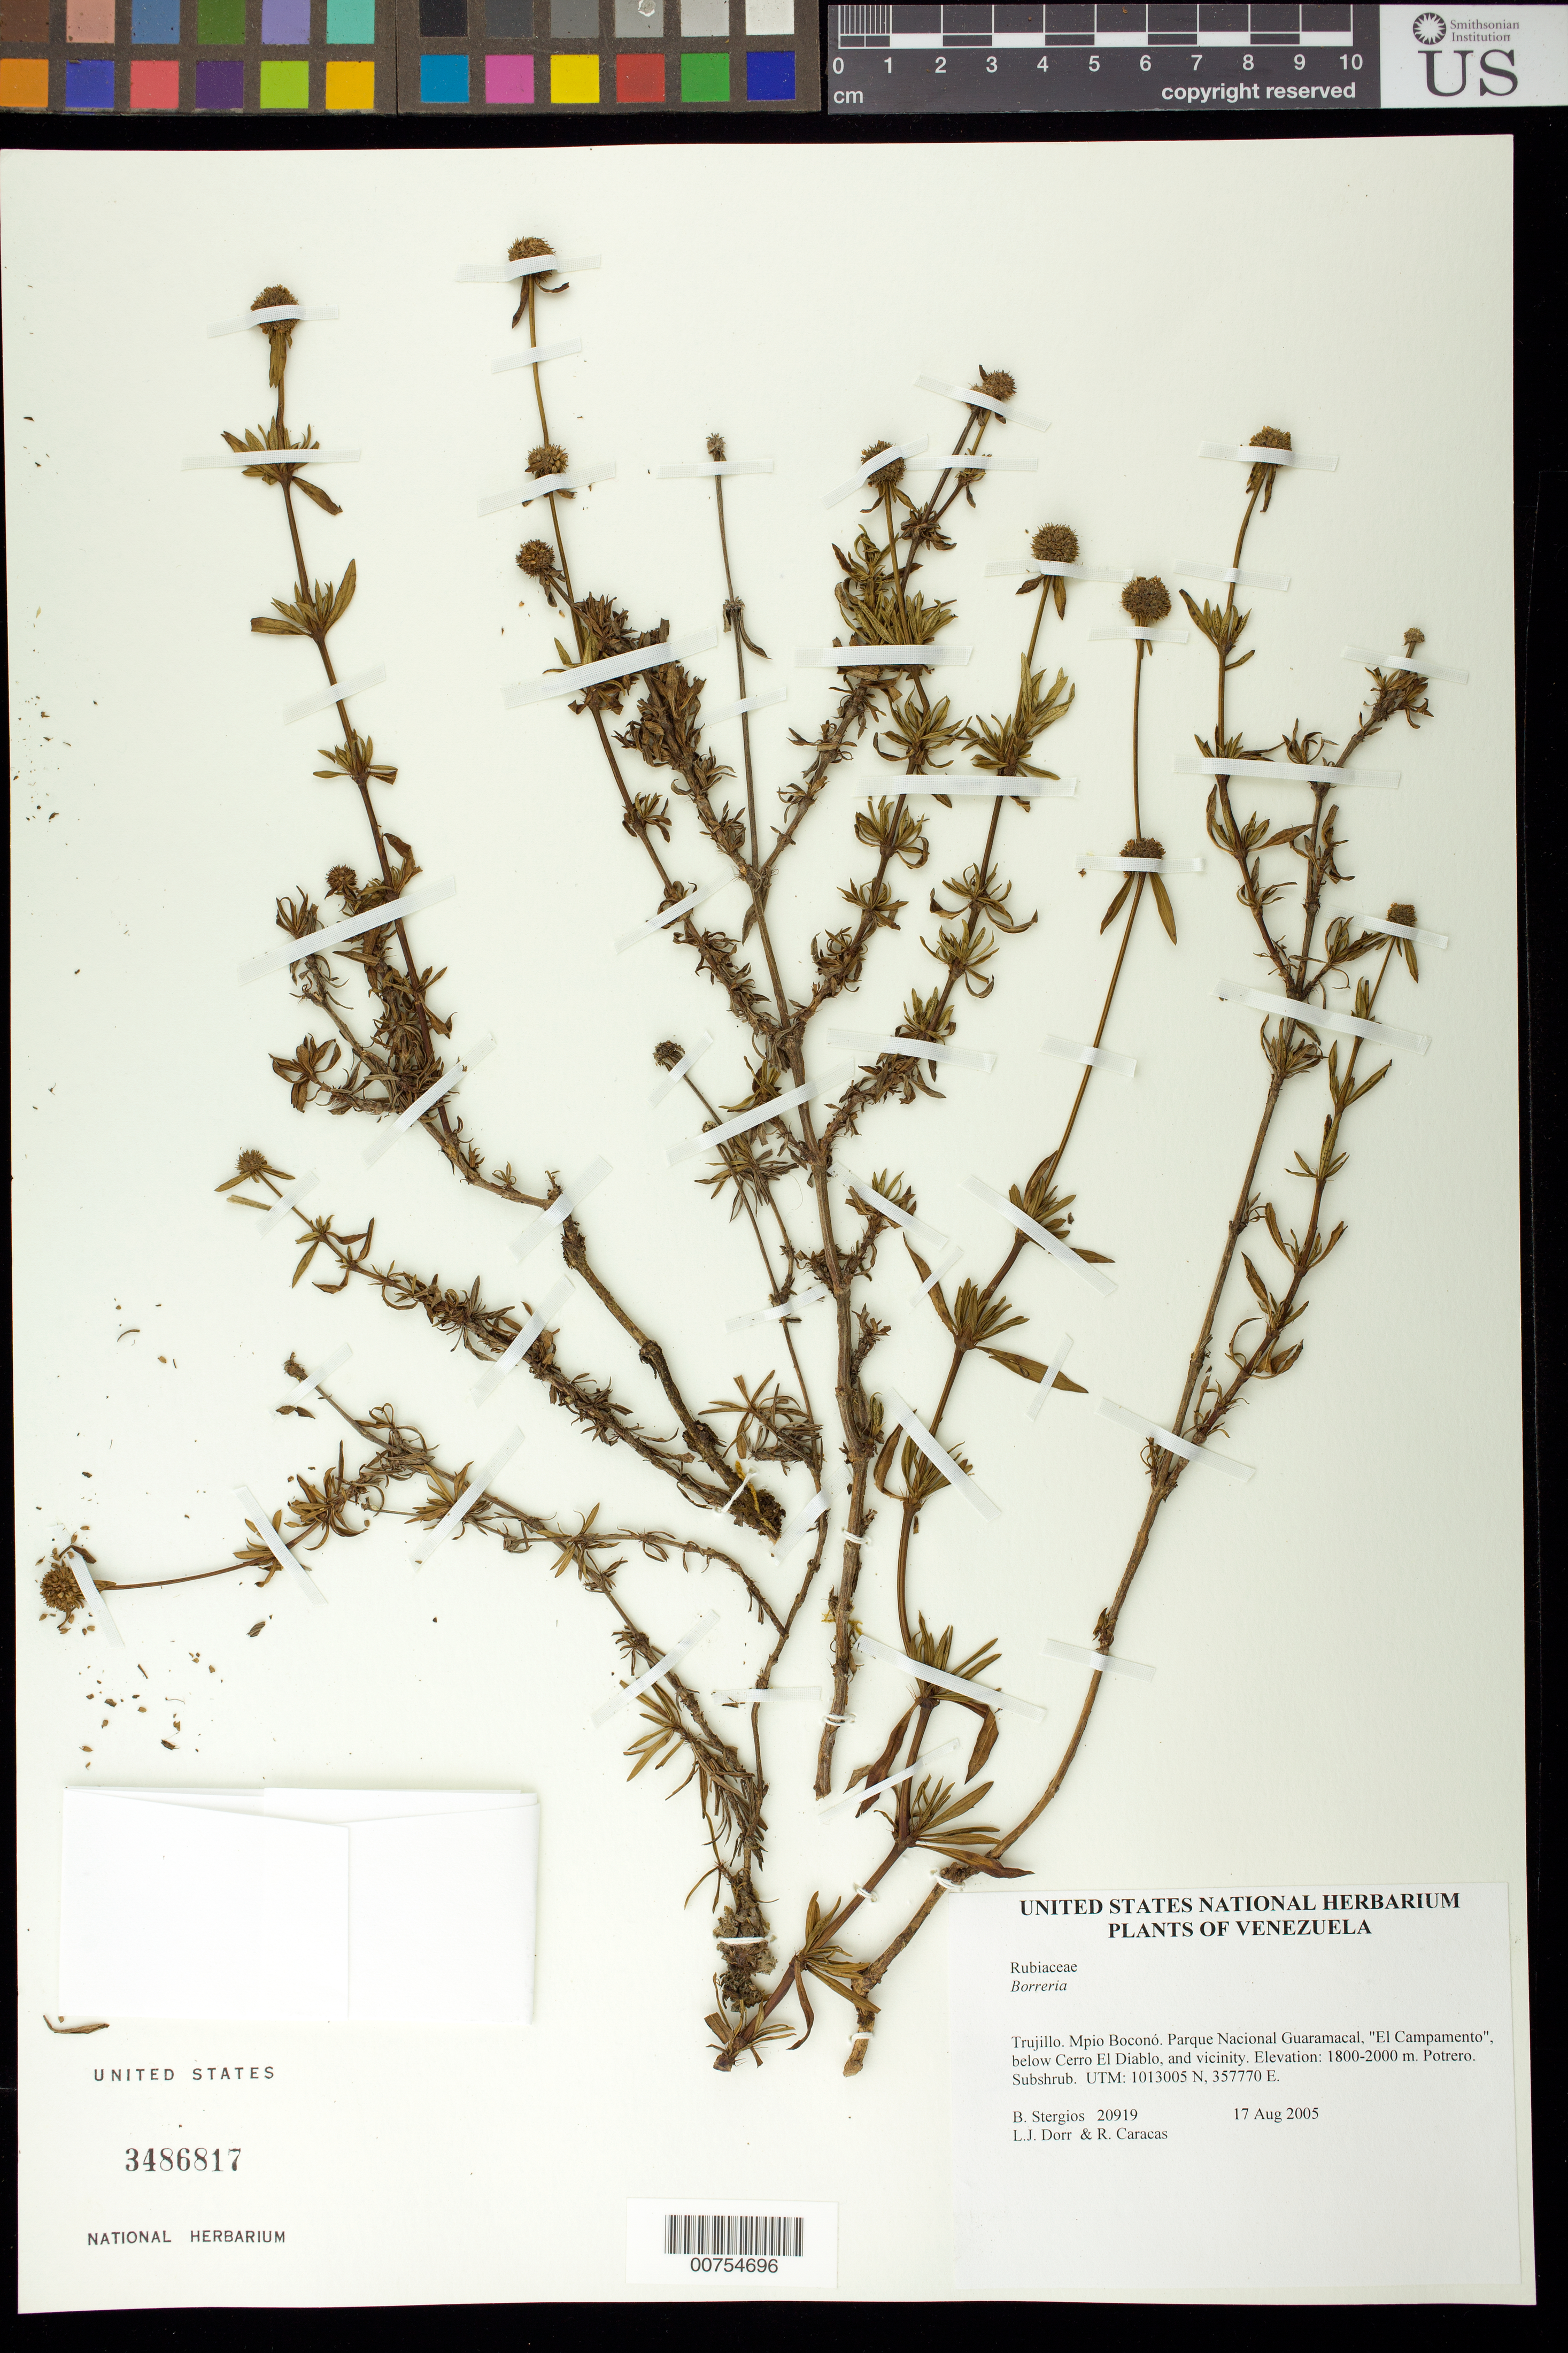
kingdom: Plantae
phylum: Tracheophyta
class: Magnoliopsida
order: Gentianales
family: Rubiaceae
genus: Borreria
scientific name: Borreria sp.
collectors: B. G. Stergios, L. J. Dorr & R. Caracas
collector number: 20919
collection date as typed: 17 Aug 2005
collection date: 2005-08-17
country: Venezuela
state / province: Trujillo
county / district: Boconó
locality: Parque Nacional Guaramacal, "El Campamento", below Cerro El Diablo, and vicinity.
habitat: Potrero.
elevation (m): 1800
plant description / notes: PORT, US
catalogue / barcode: US 3486817